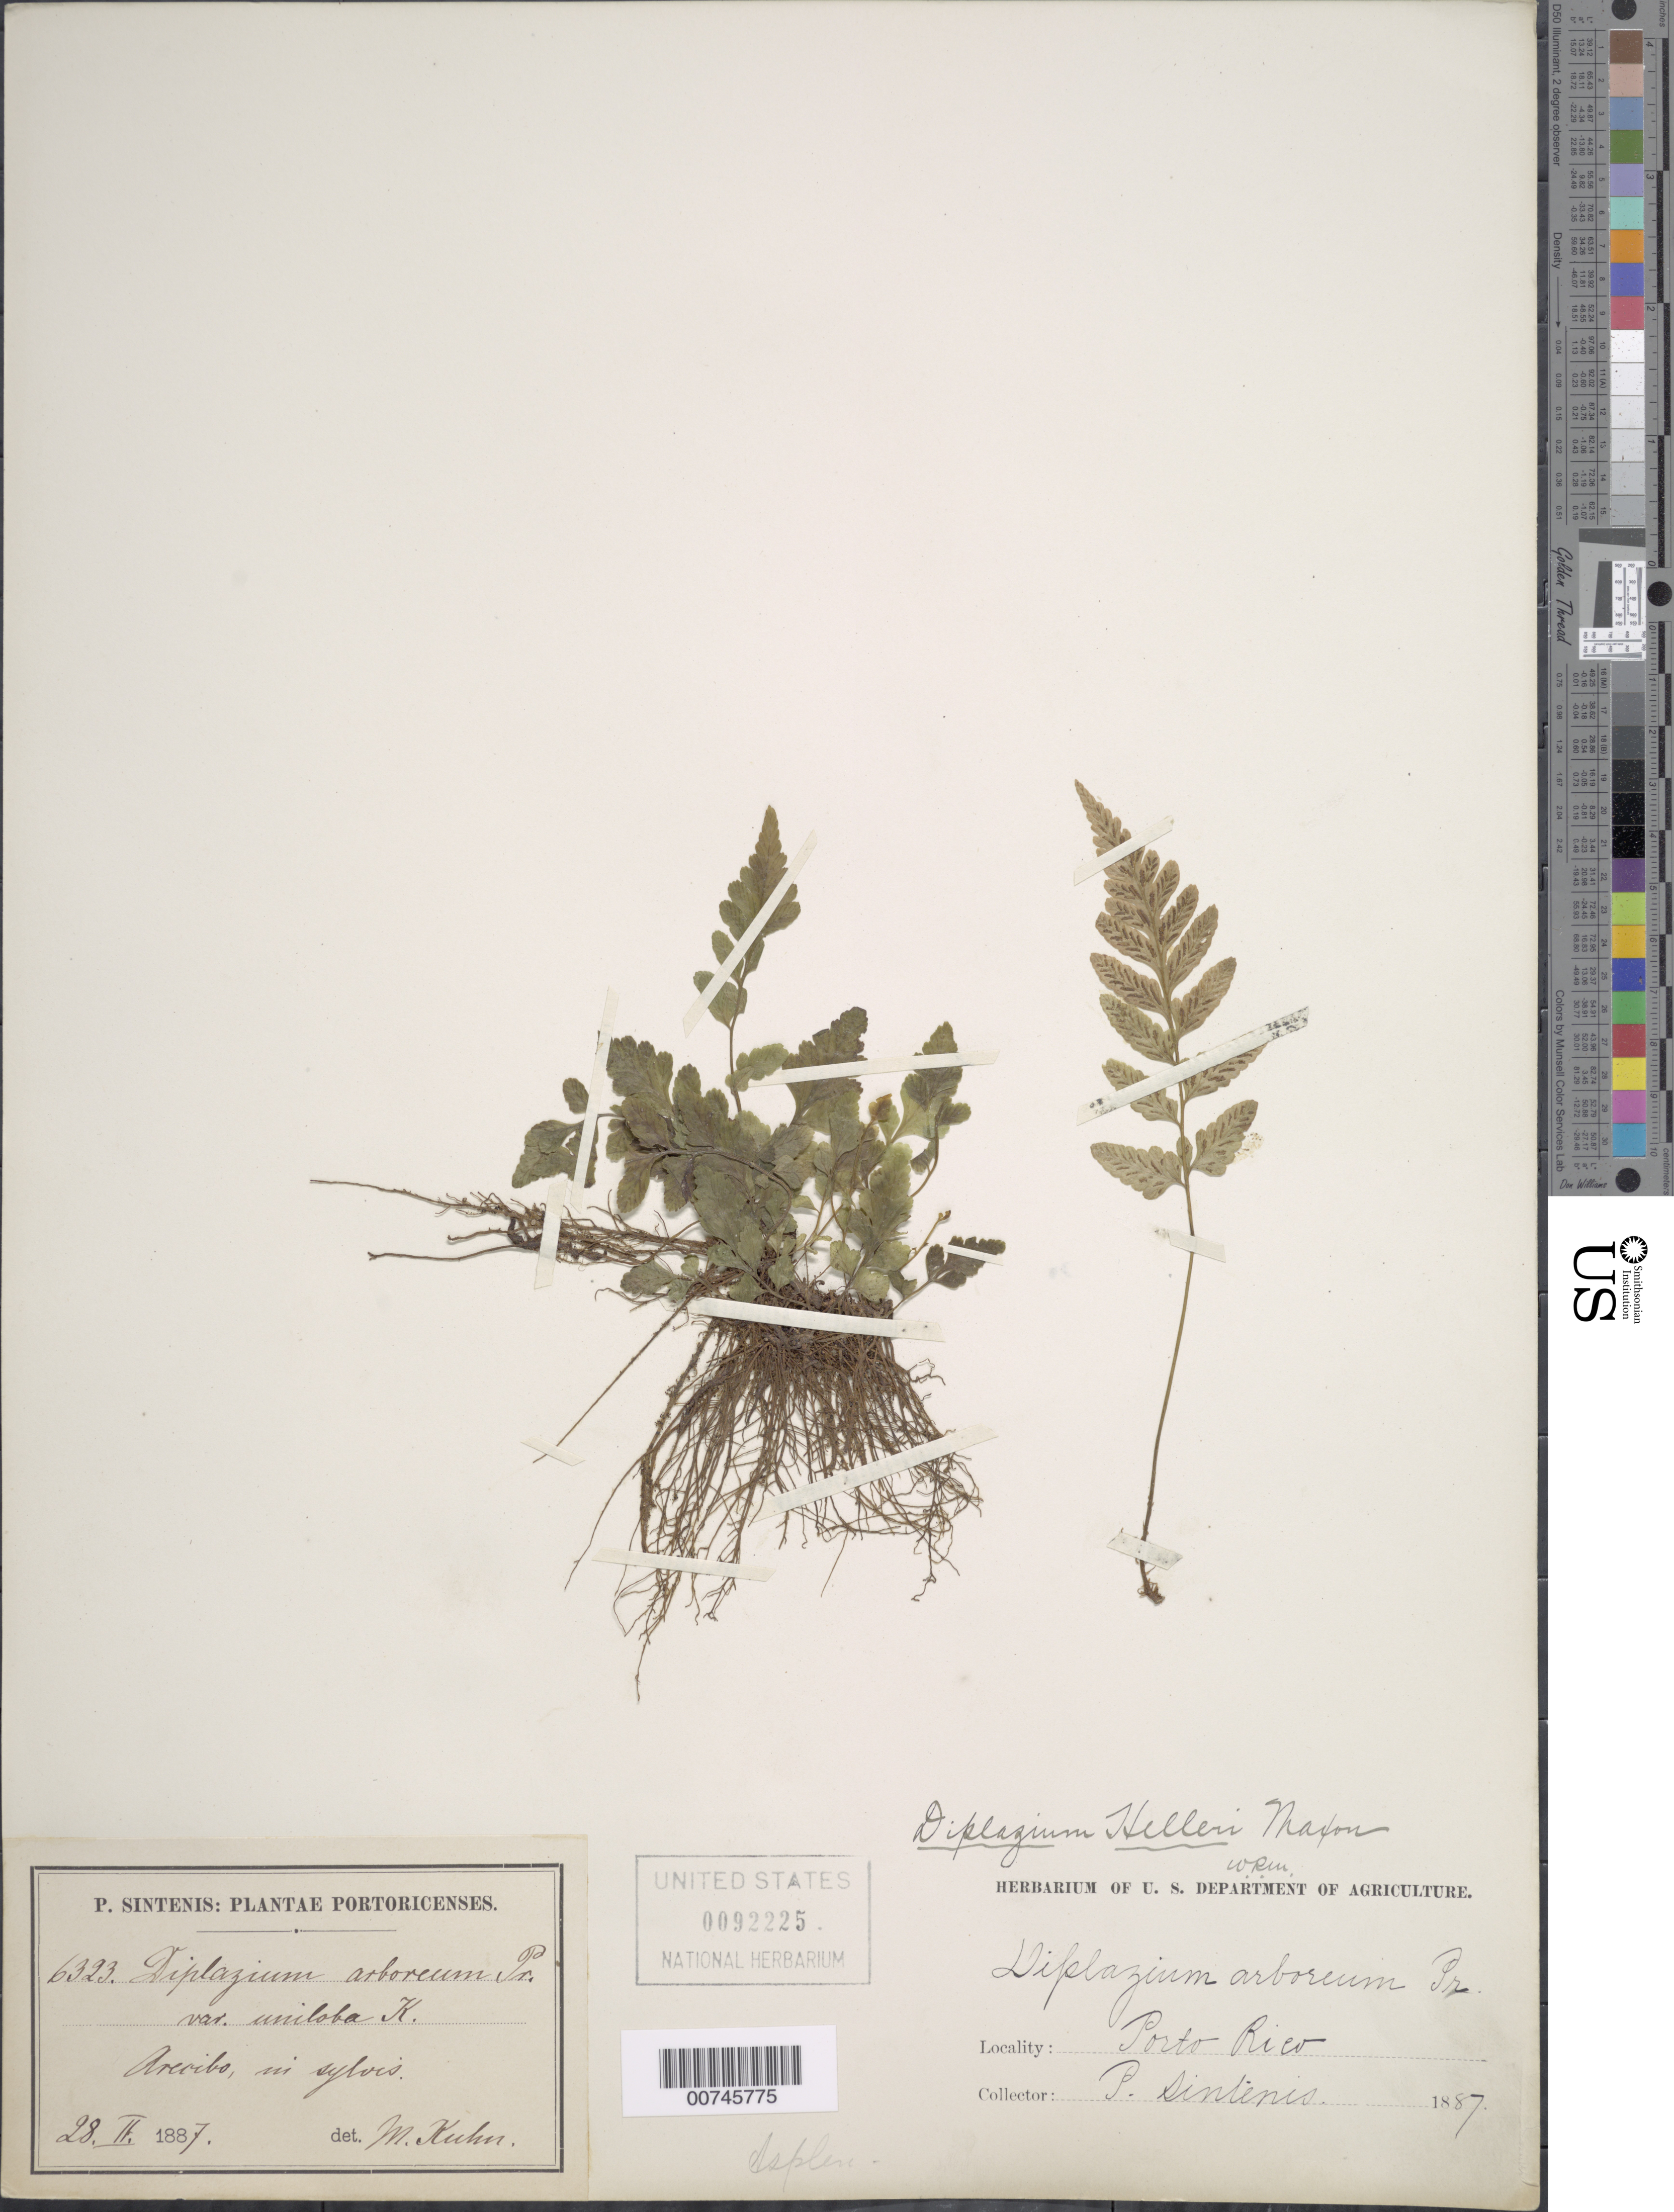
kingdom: Plantae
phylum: Tracheophyta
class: Polypodiopsida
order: Polypodiales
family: Athyriaceae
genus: Diplazium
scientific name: Diplazium unilobum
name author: (Poir.) Hieron.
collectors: P. Sintenis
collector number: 6323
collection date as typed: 28 Feb 1887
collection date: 1887-02-28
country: Puerto Rico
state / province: Arecibo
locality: Arecibo, in sylvis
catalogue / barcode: US 92225